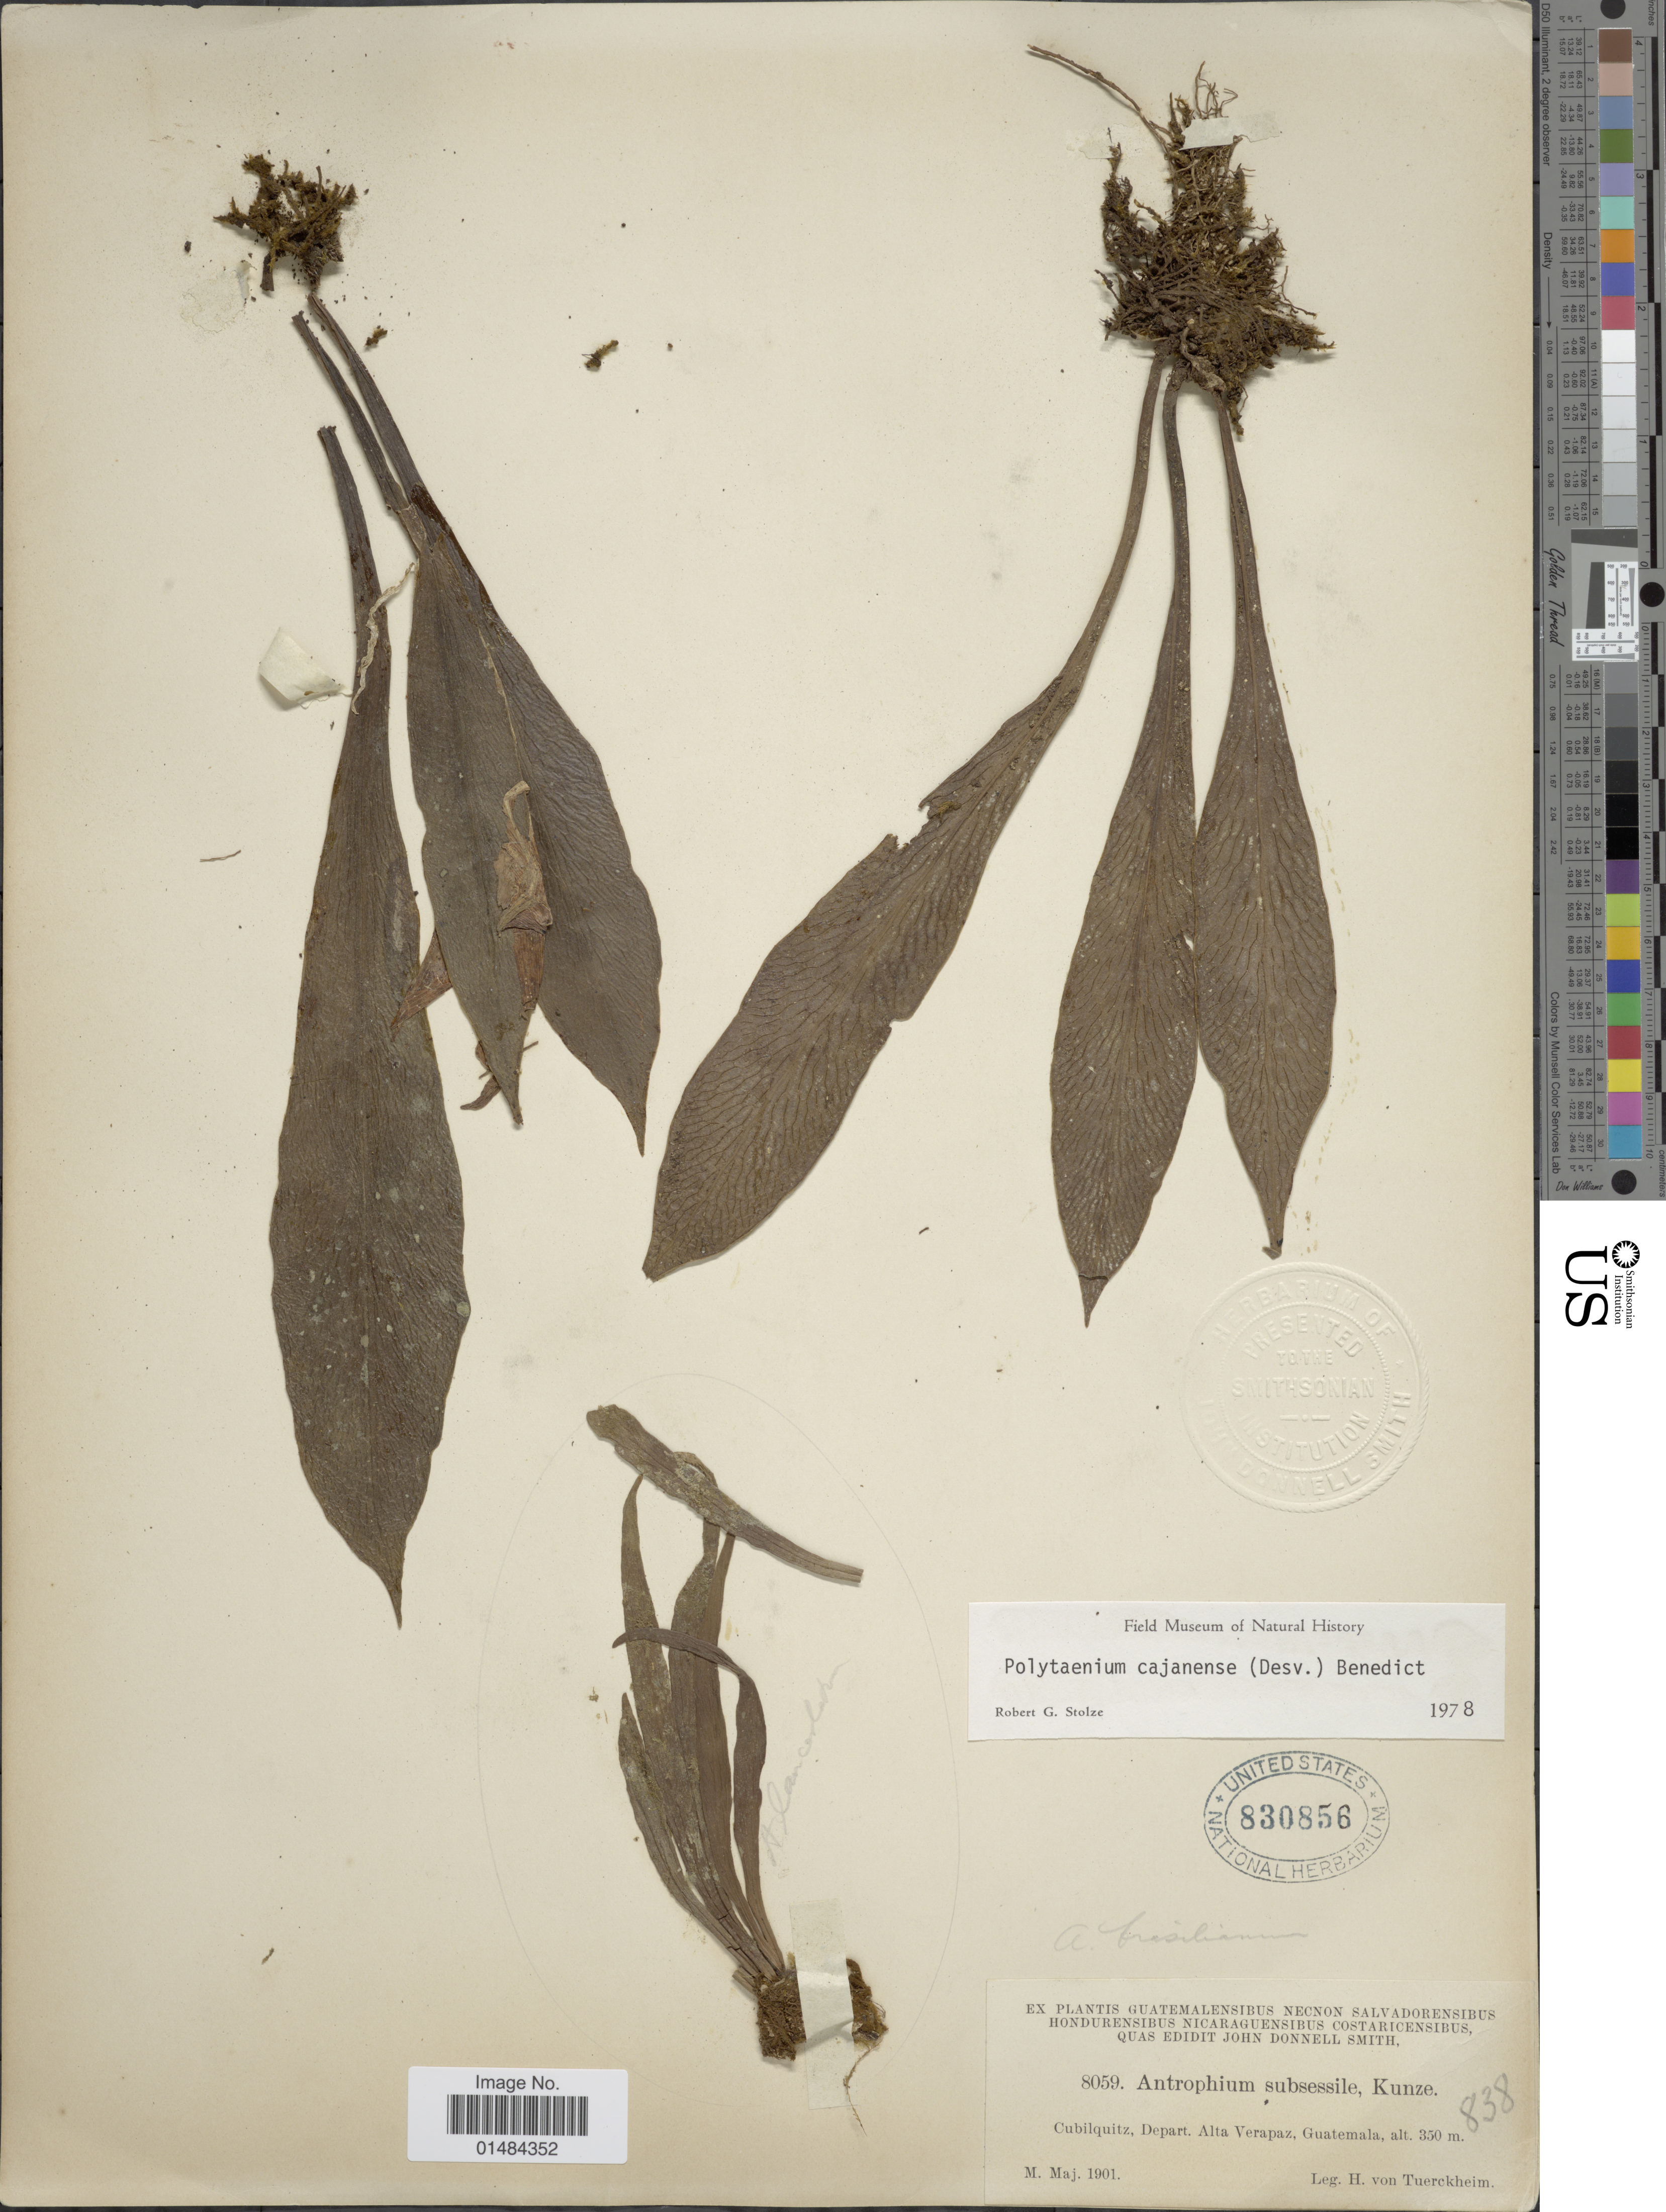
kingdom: Plantae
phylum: Tracheophyta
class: Polypodiopsida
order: Polypodiales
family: Pteridaceae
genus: Polytaenium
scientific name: Polytaenium cajenense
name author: (Desv.) Benedict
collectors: H. von Tuerckheim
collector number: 8059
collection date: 1901-05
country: Guatemala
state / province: Alta Verapaz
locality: Guatemala, Cubilquitz, Depart. Alta Verapaz.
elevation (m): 350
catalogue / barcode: US 830856